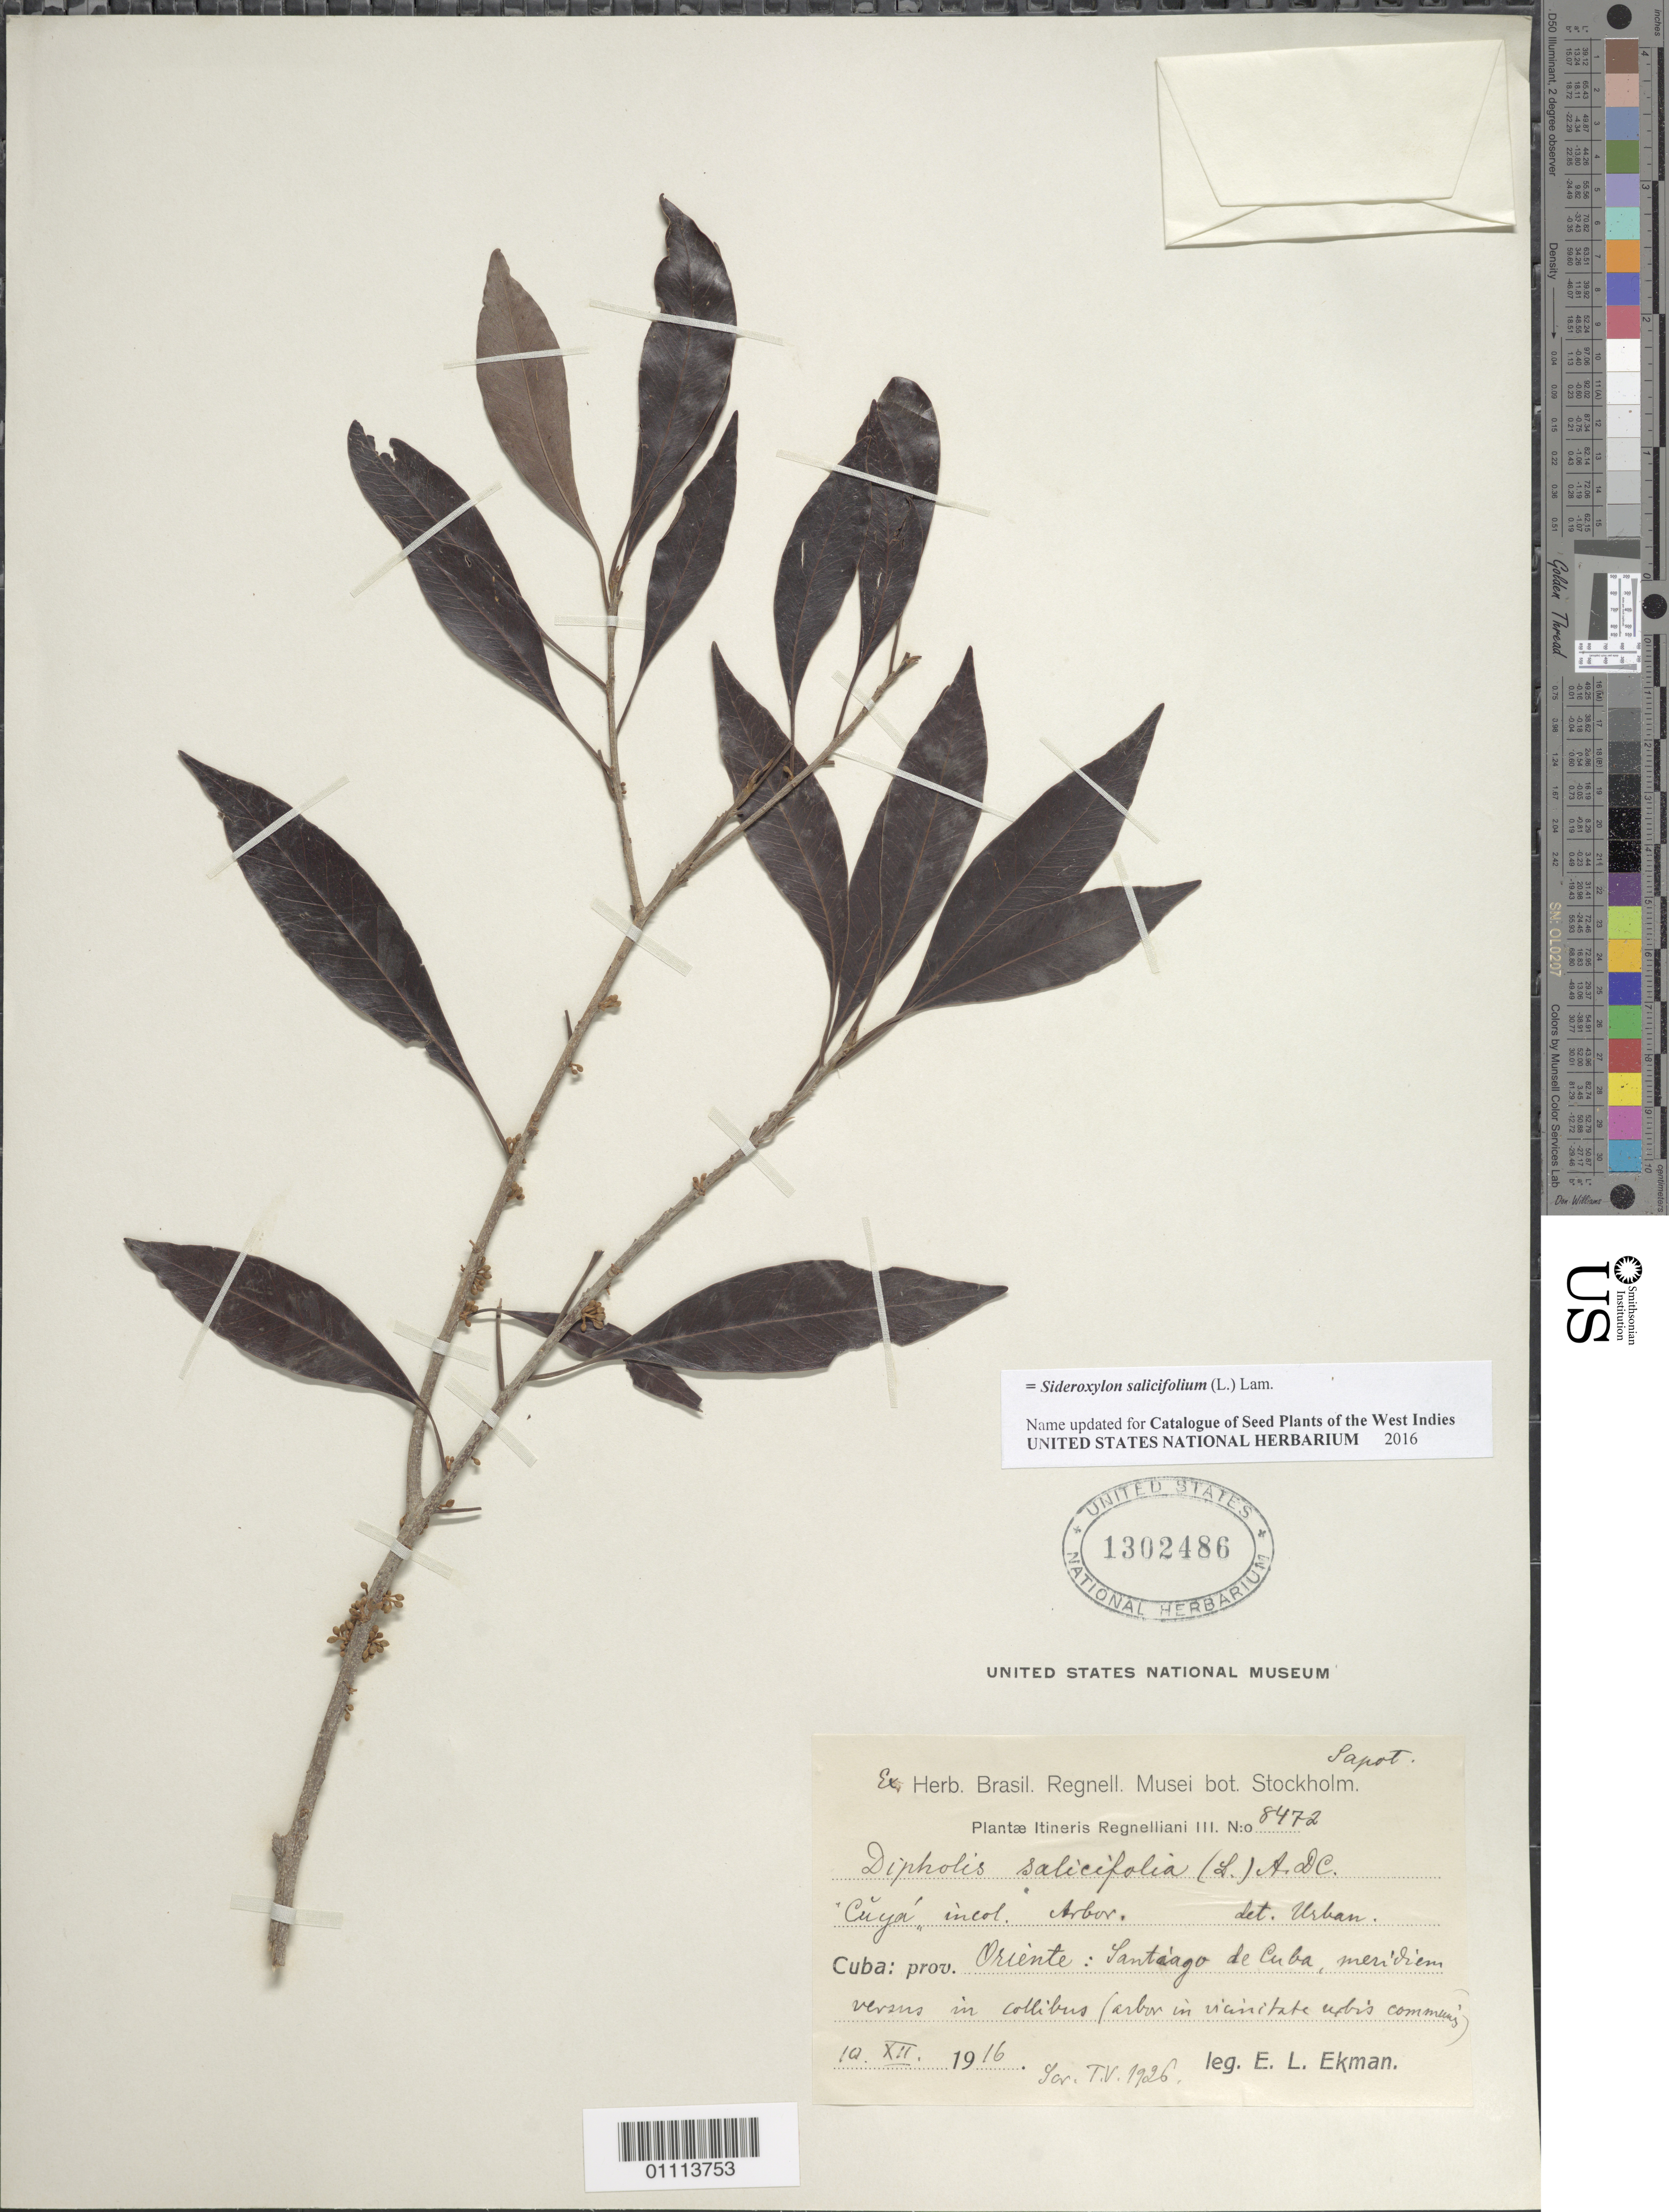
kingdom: Plantae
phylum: Tracheophyta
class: Magnoliopsida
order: Ericales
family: Sapotaceae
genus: Dipholis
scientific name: Dipholis salicifolia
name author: (L.) A. DC.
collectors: E. L. Ekman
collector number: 8472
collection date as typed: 12 Oct 1916 or 10 Dec 1916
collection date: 1916-10-12 or 1916-12-10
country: Cuba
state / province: Santiago de Cuba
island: Cuba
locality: Santiago de Cuba [Oriente]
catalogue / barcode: US 1302486